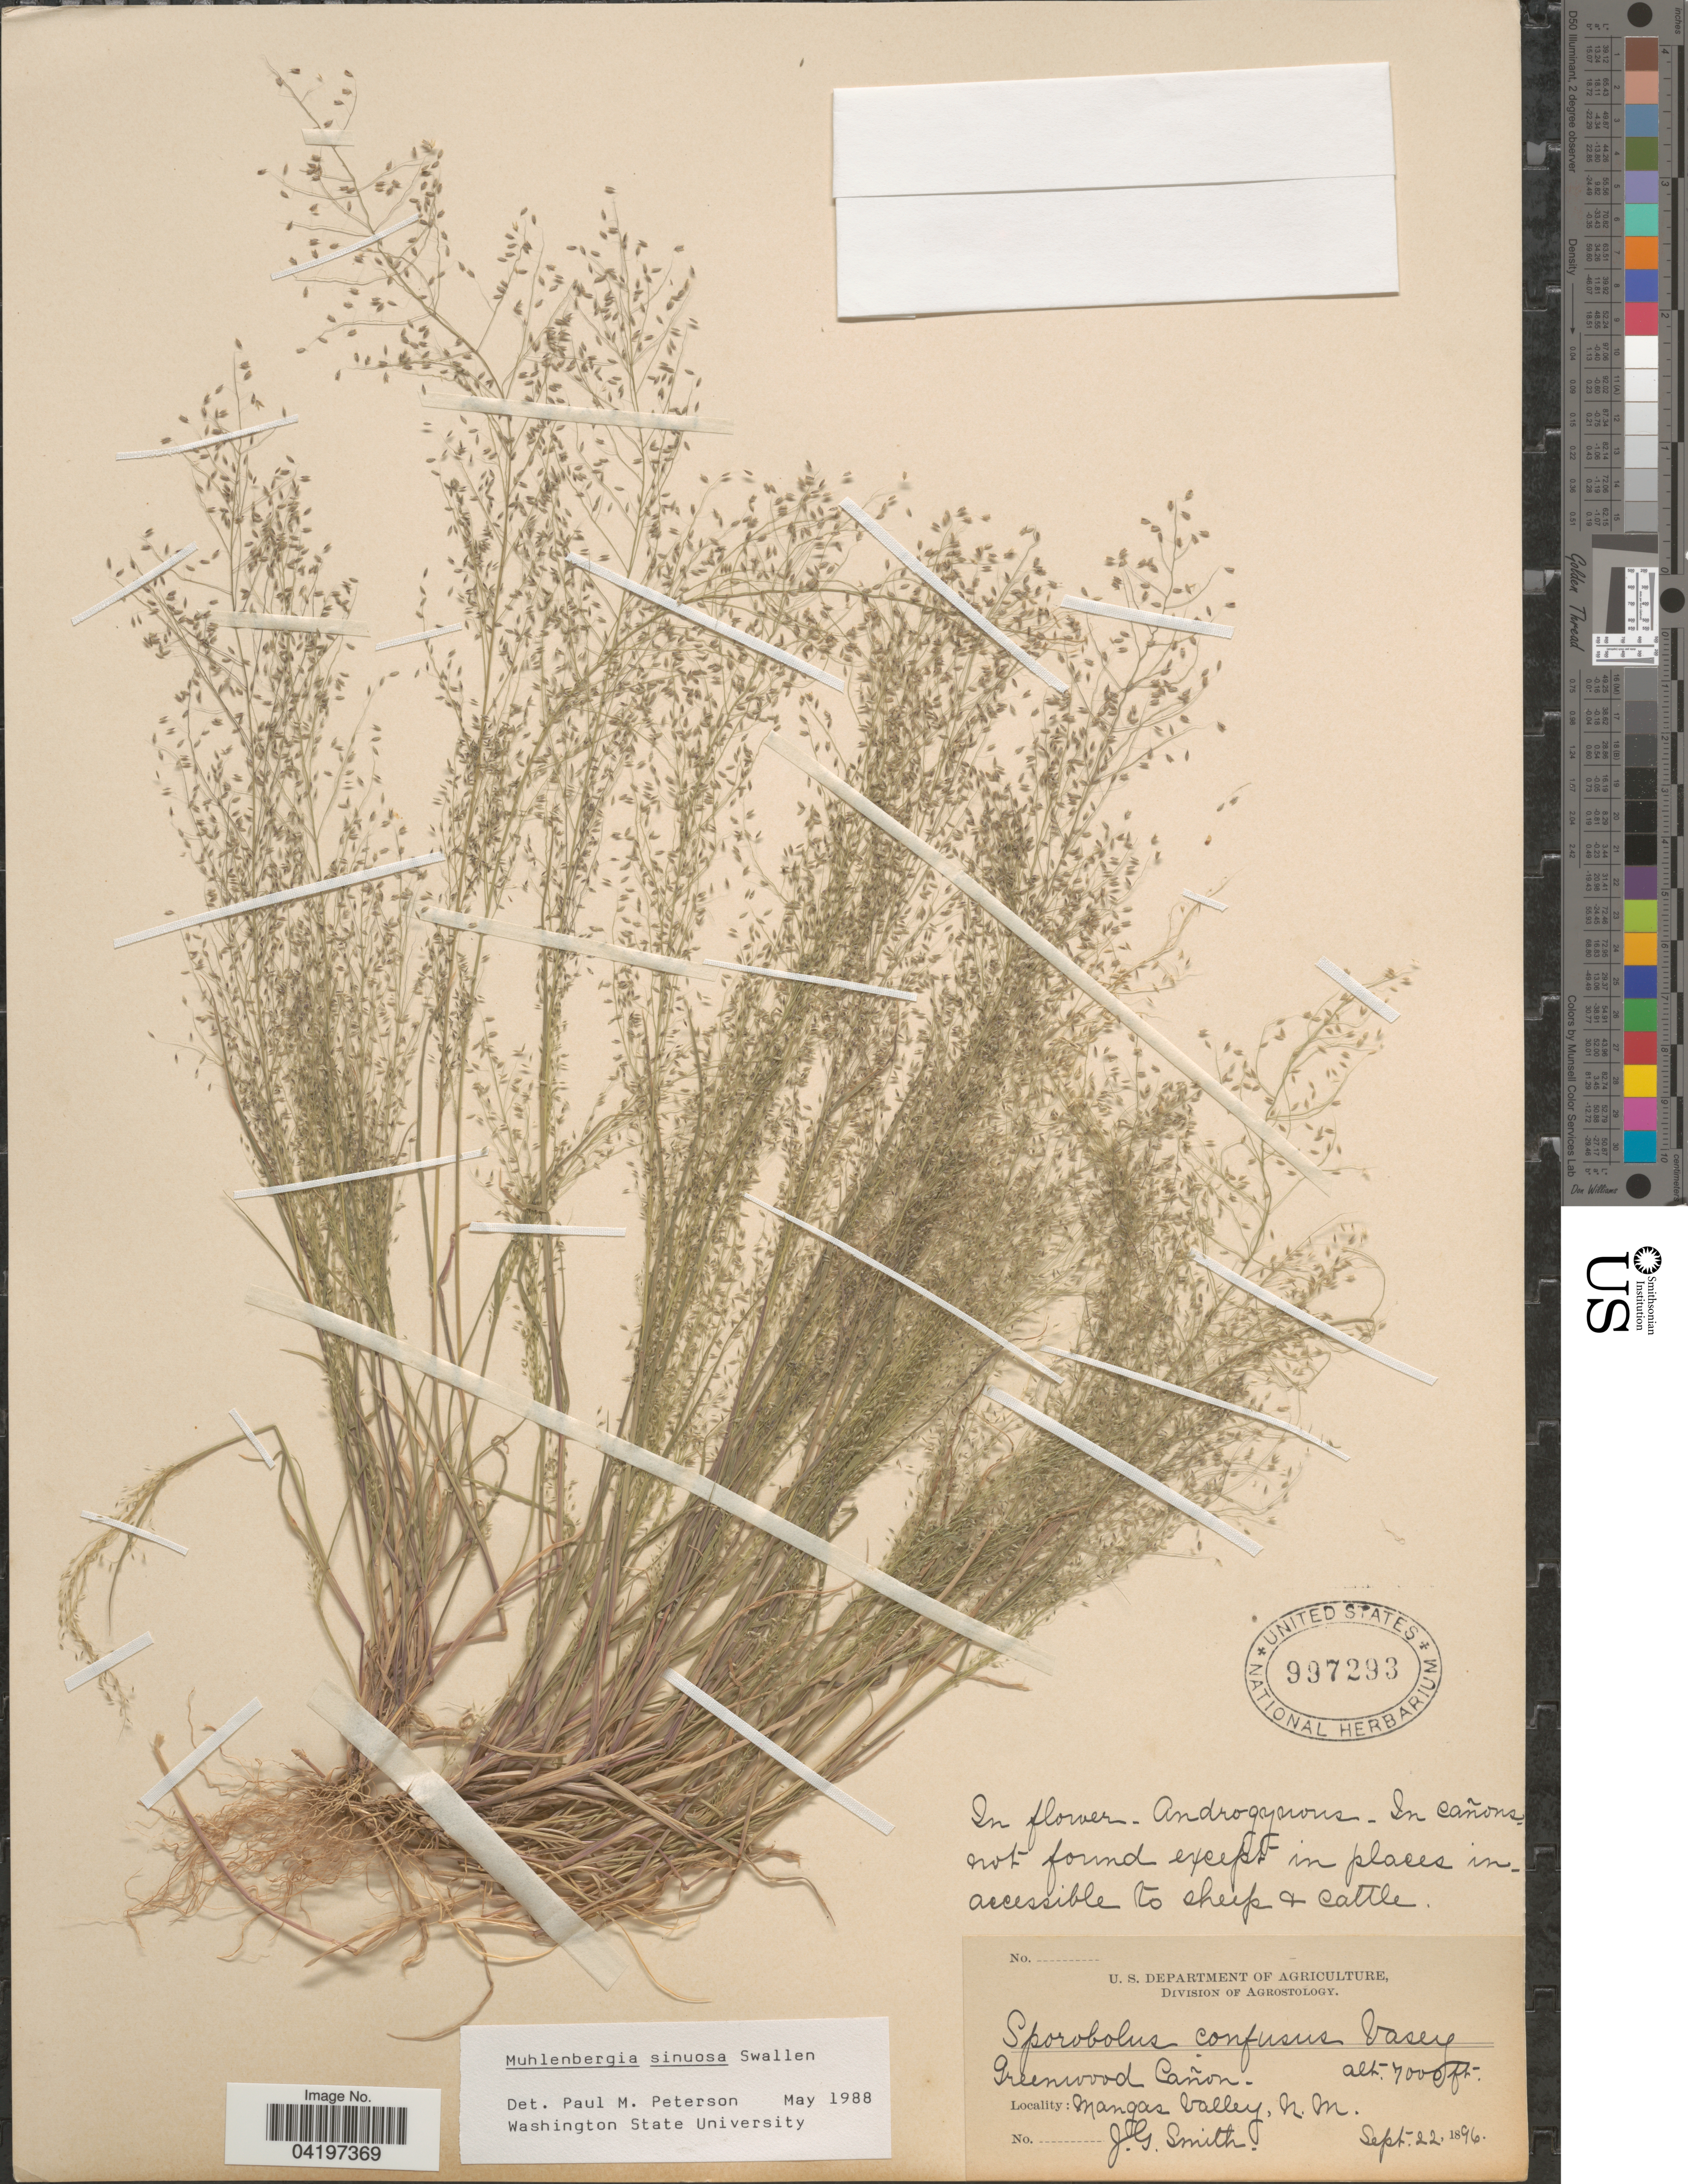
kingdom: Plantae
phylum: Tracheophyta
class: Liliopsida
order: Poales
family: Poaceae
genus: Muhlenbergia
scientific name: Muhlenbergia sinuosa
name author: Swallen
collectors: J. G. Smith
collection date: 1896-09-22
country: United States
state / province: New Mexico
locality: Greenwood Cañon. Mangas Valley.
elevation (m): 2134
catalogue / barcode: US 997293